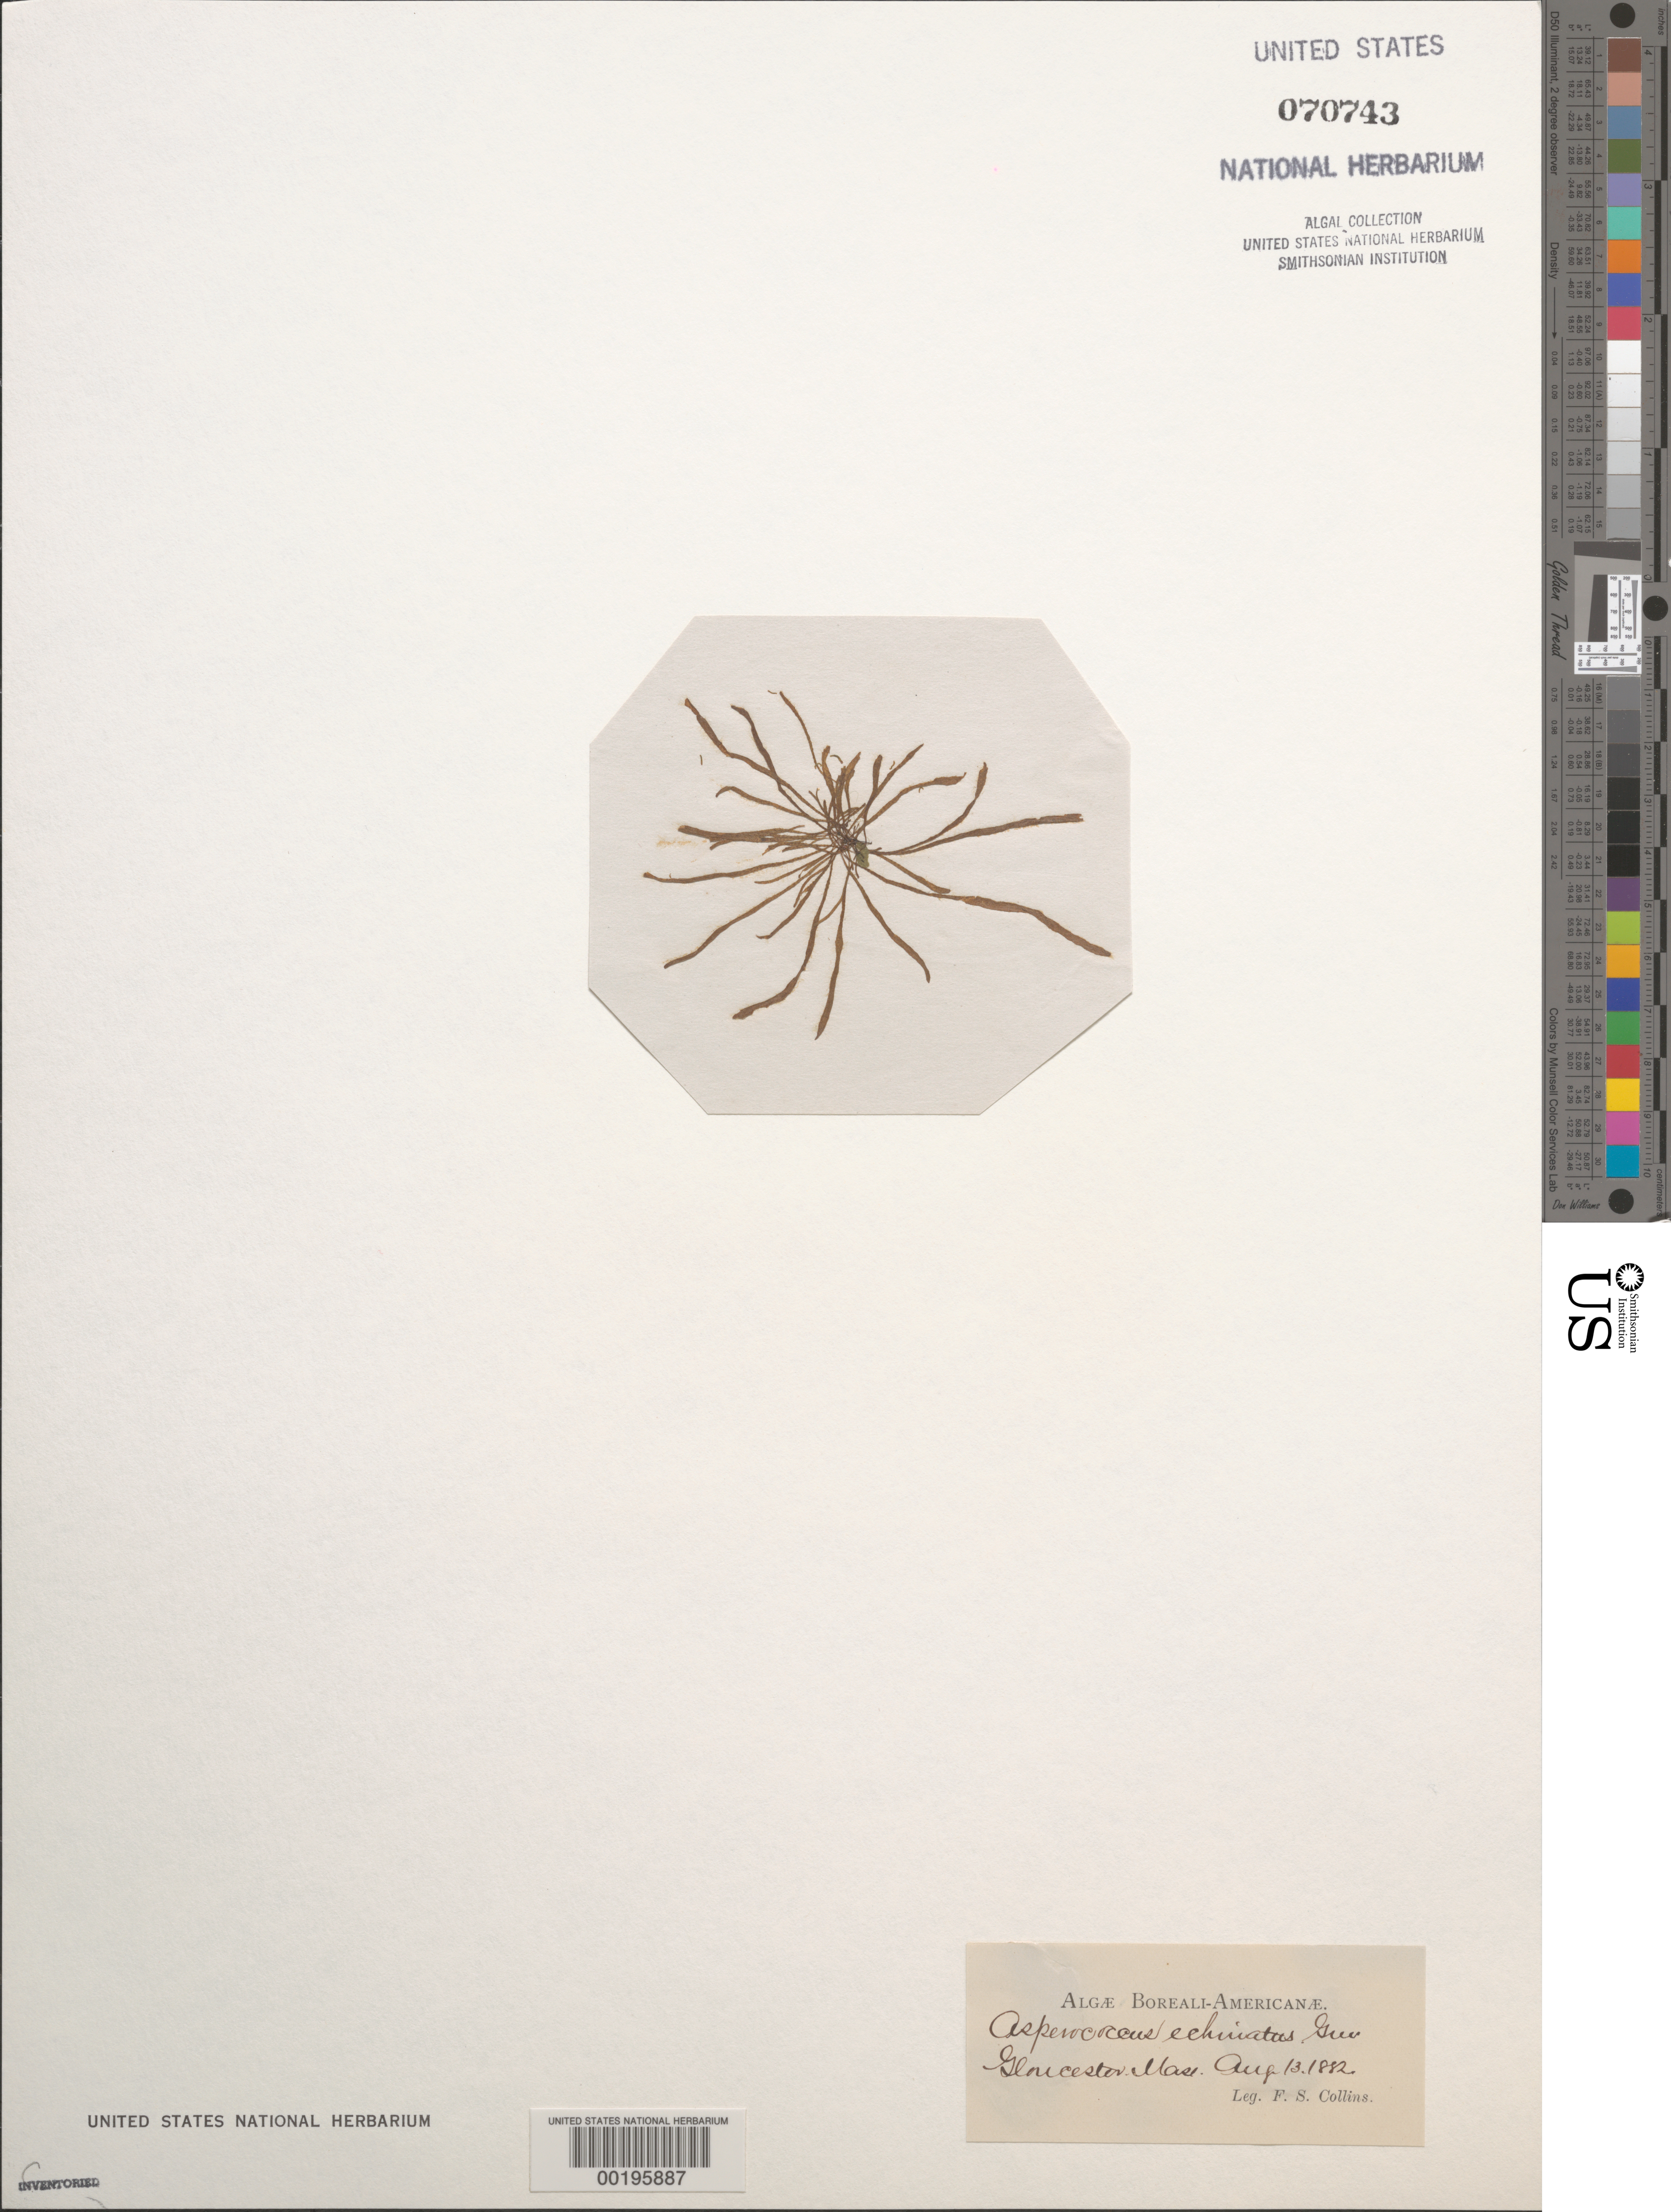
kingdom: Chromista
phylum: Ochrophyta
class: Phaeophyceae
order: Ectocarpales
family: Chordariaceae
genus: Asperococcus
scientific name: Asperococcus fistulosus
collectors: F. Collins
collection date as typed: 13 Aug 1882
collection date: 1882-08-13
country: United States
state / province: Massachusetts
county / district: Essex County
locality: Gloucester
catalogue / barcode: US 70743